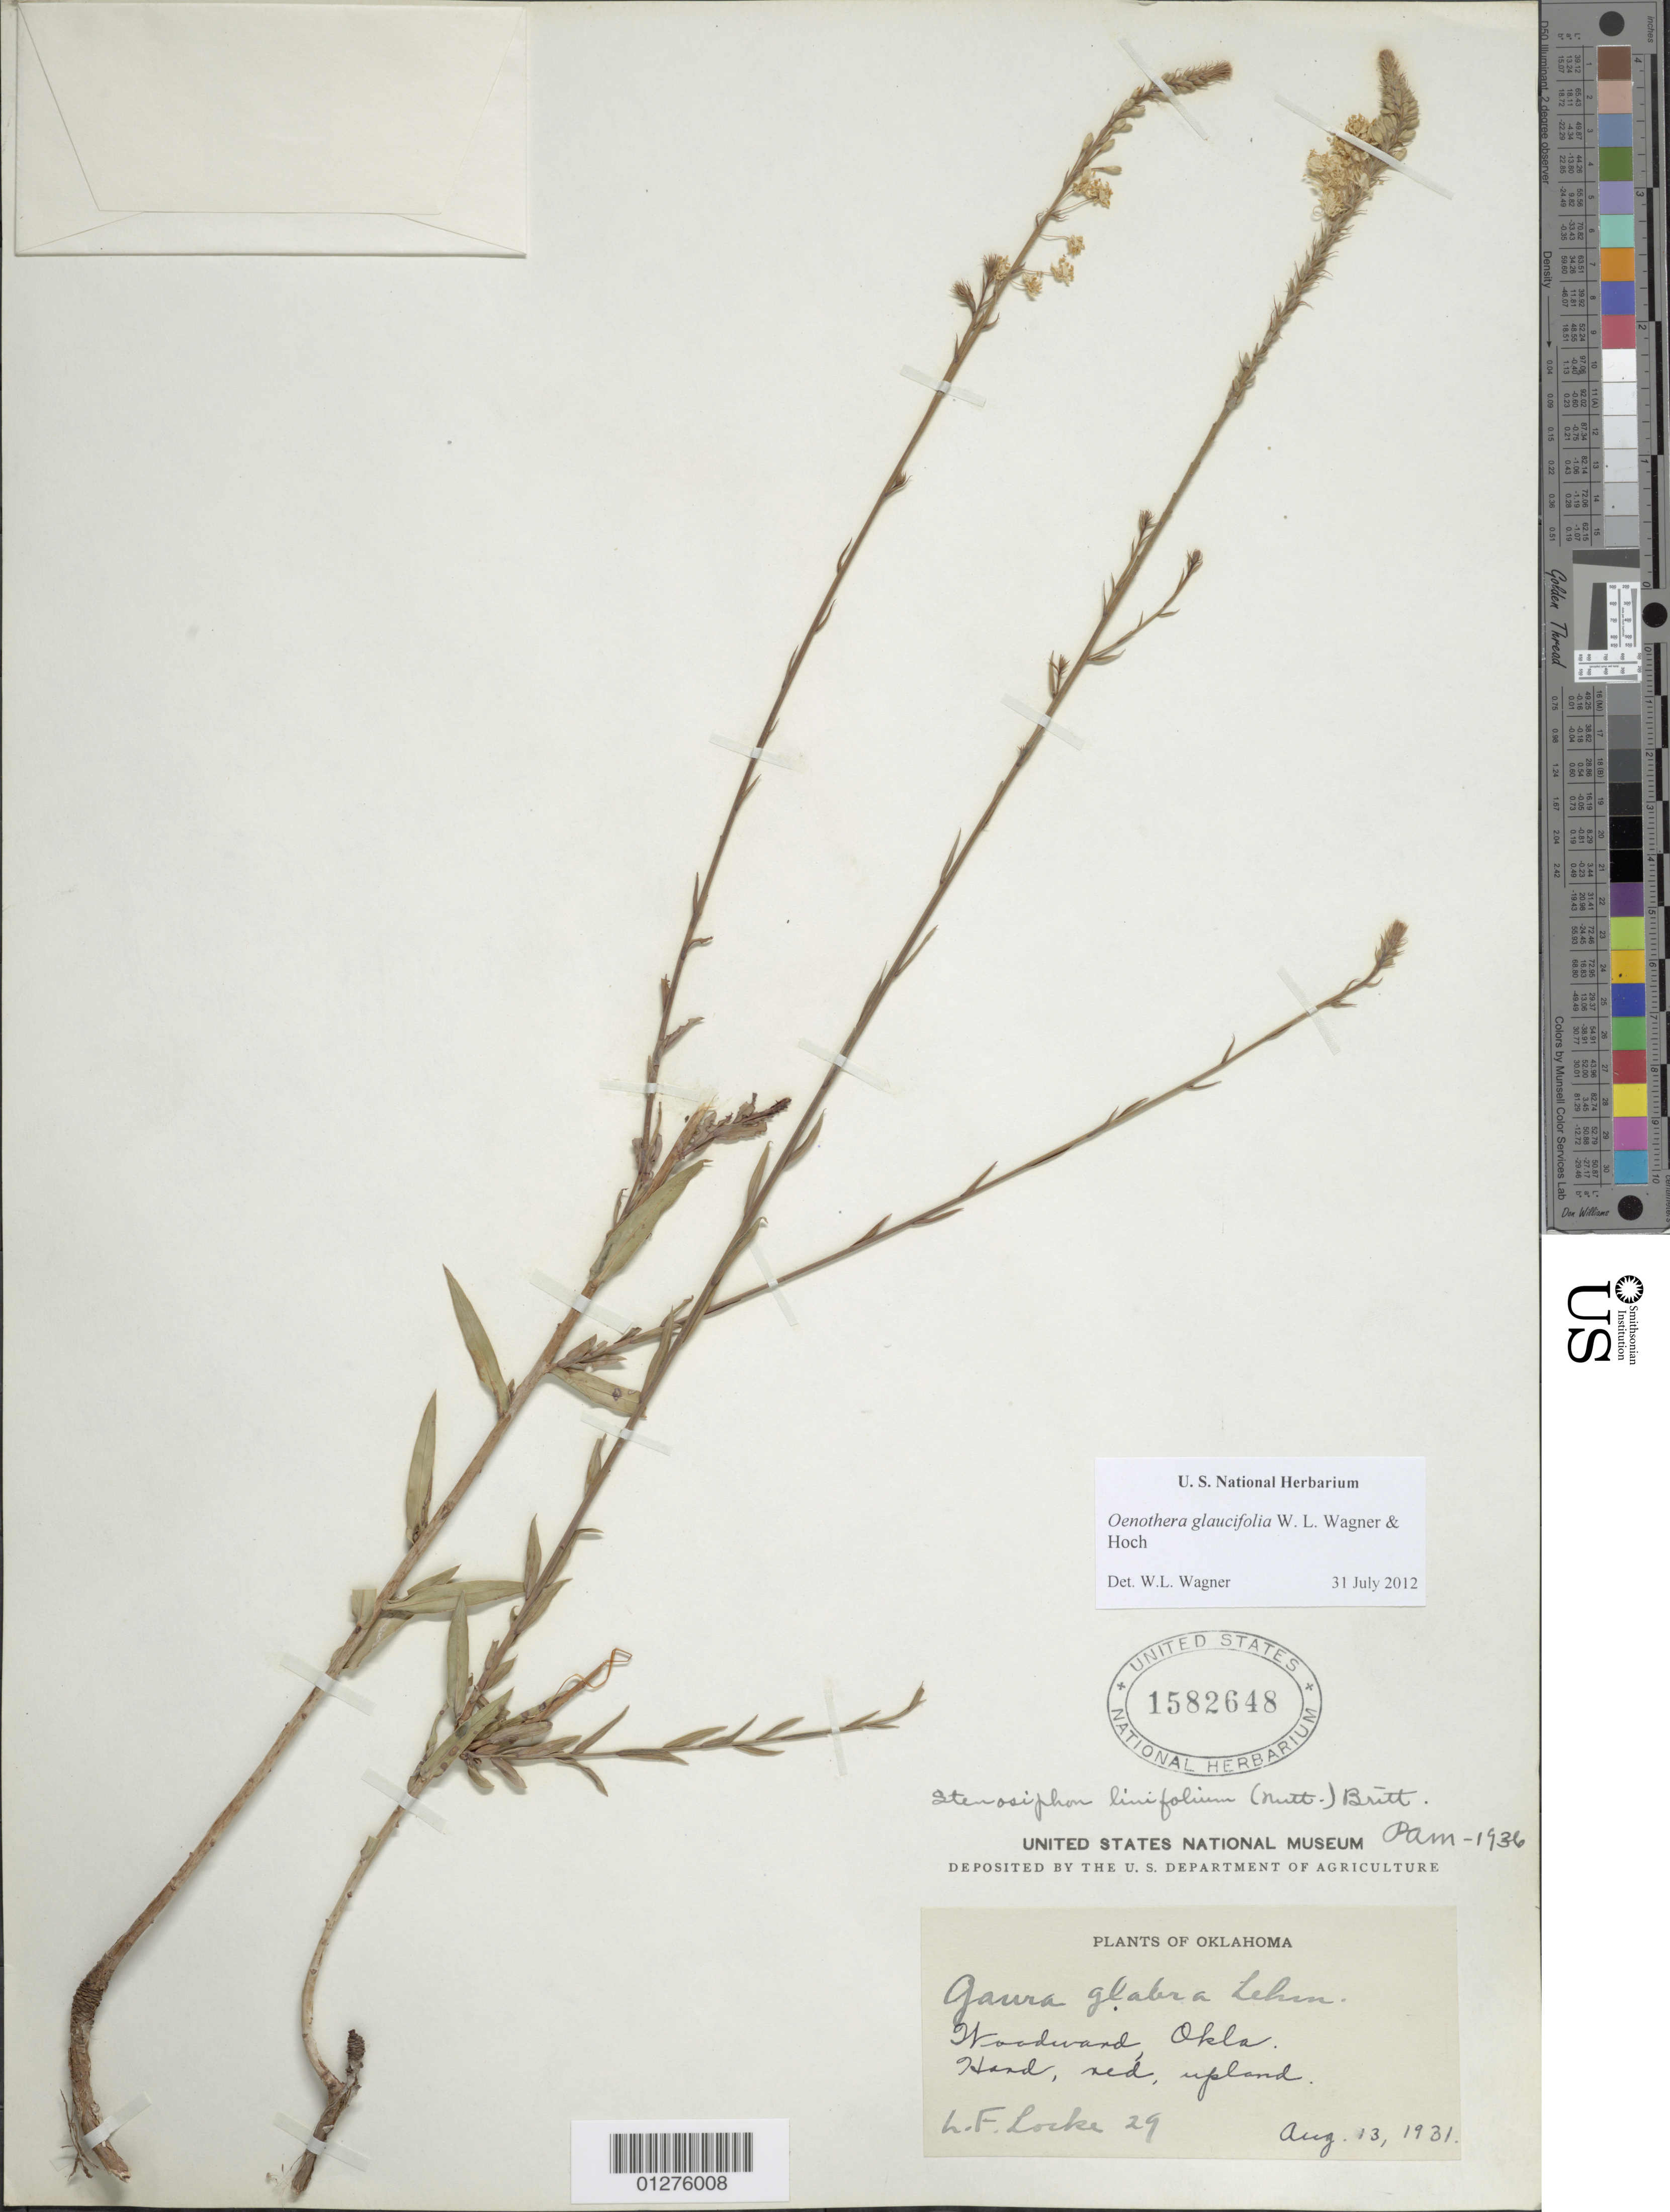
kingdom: Plantae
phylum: Tracheophyta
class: Magnoliopsida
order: Myrtales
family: Onagraceae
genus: Oenothera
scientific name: Oenothera glaucifolia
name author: W.L. Wagner & Hoch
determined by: Wagner, W. L., (BOT), Smithsonian Institution - National Museum of Natural History (UNITED STATES)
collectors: L. Locke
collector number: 29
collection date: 1931-09-13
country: United States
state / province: Oklahoma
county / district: Woodward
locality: Woodward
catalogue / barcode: US 1582648